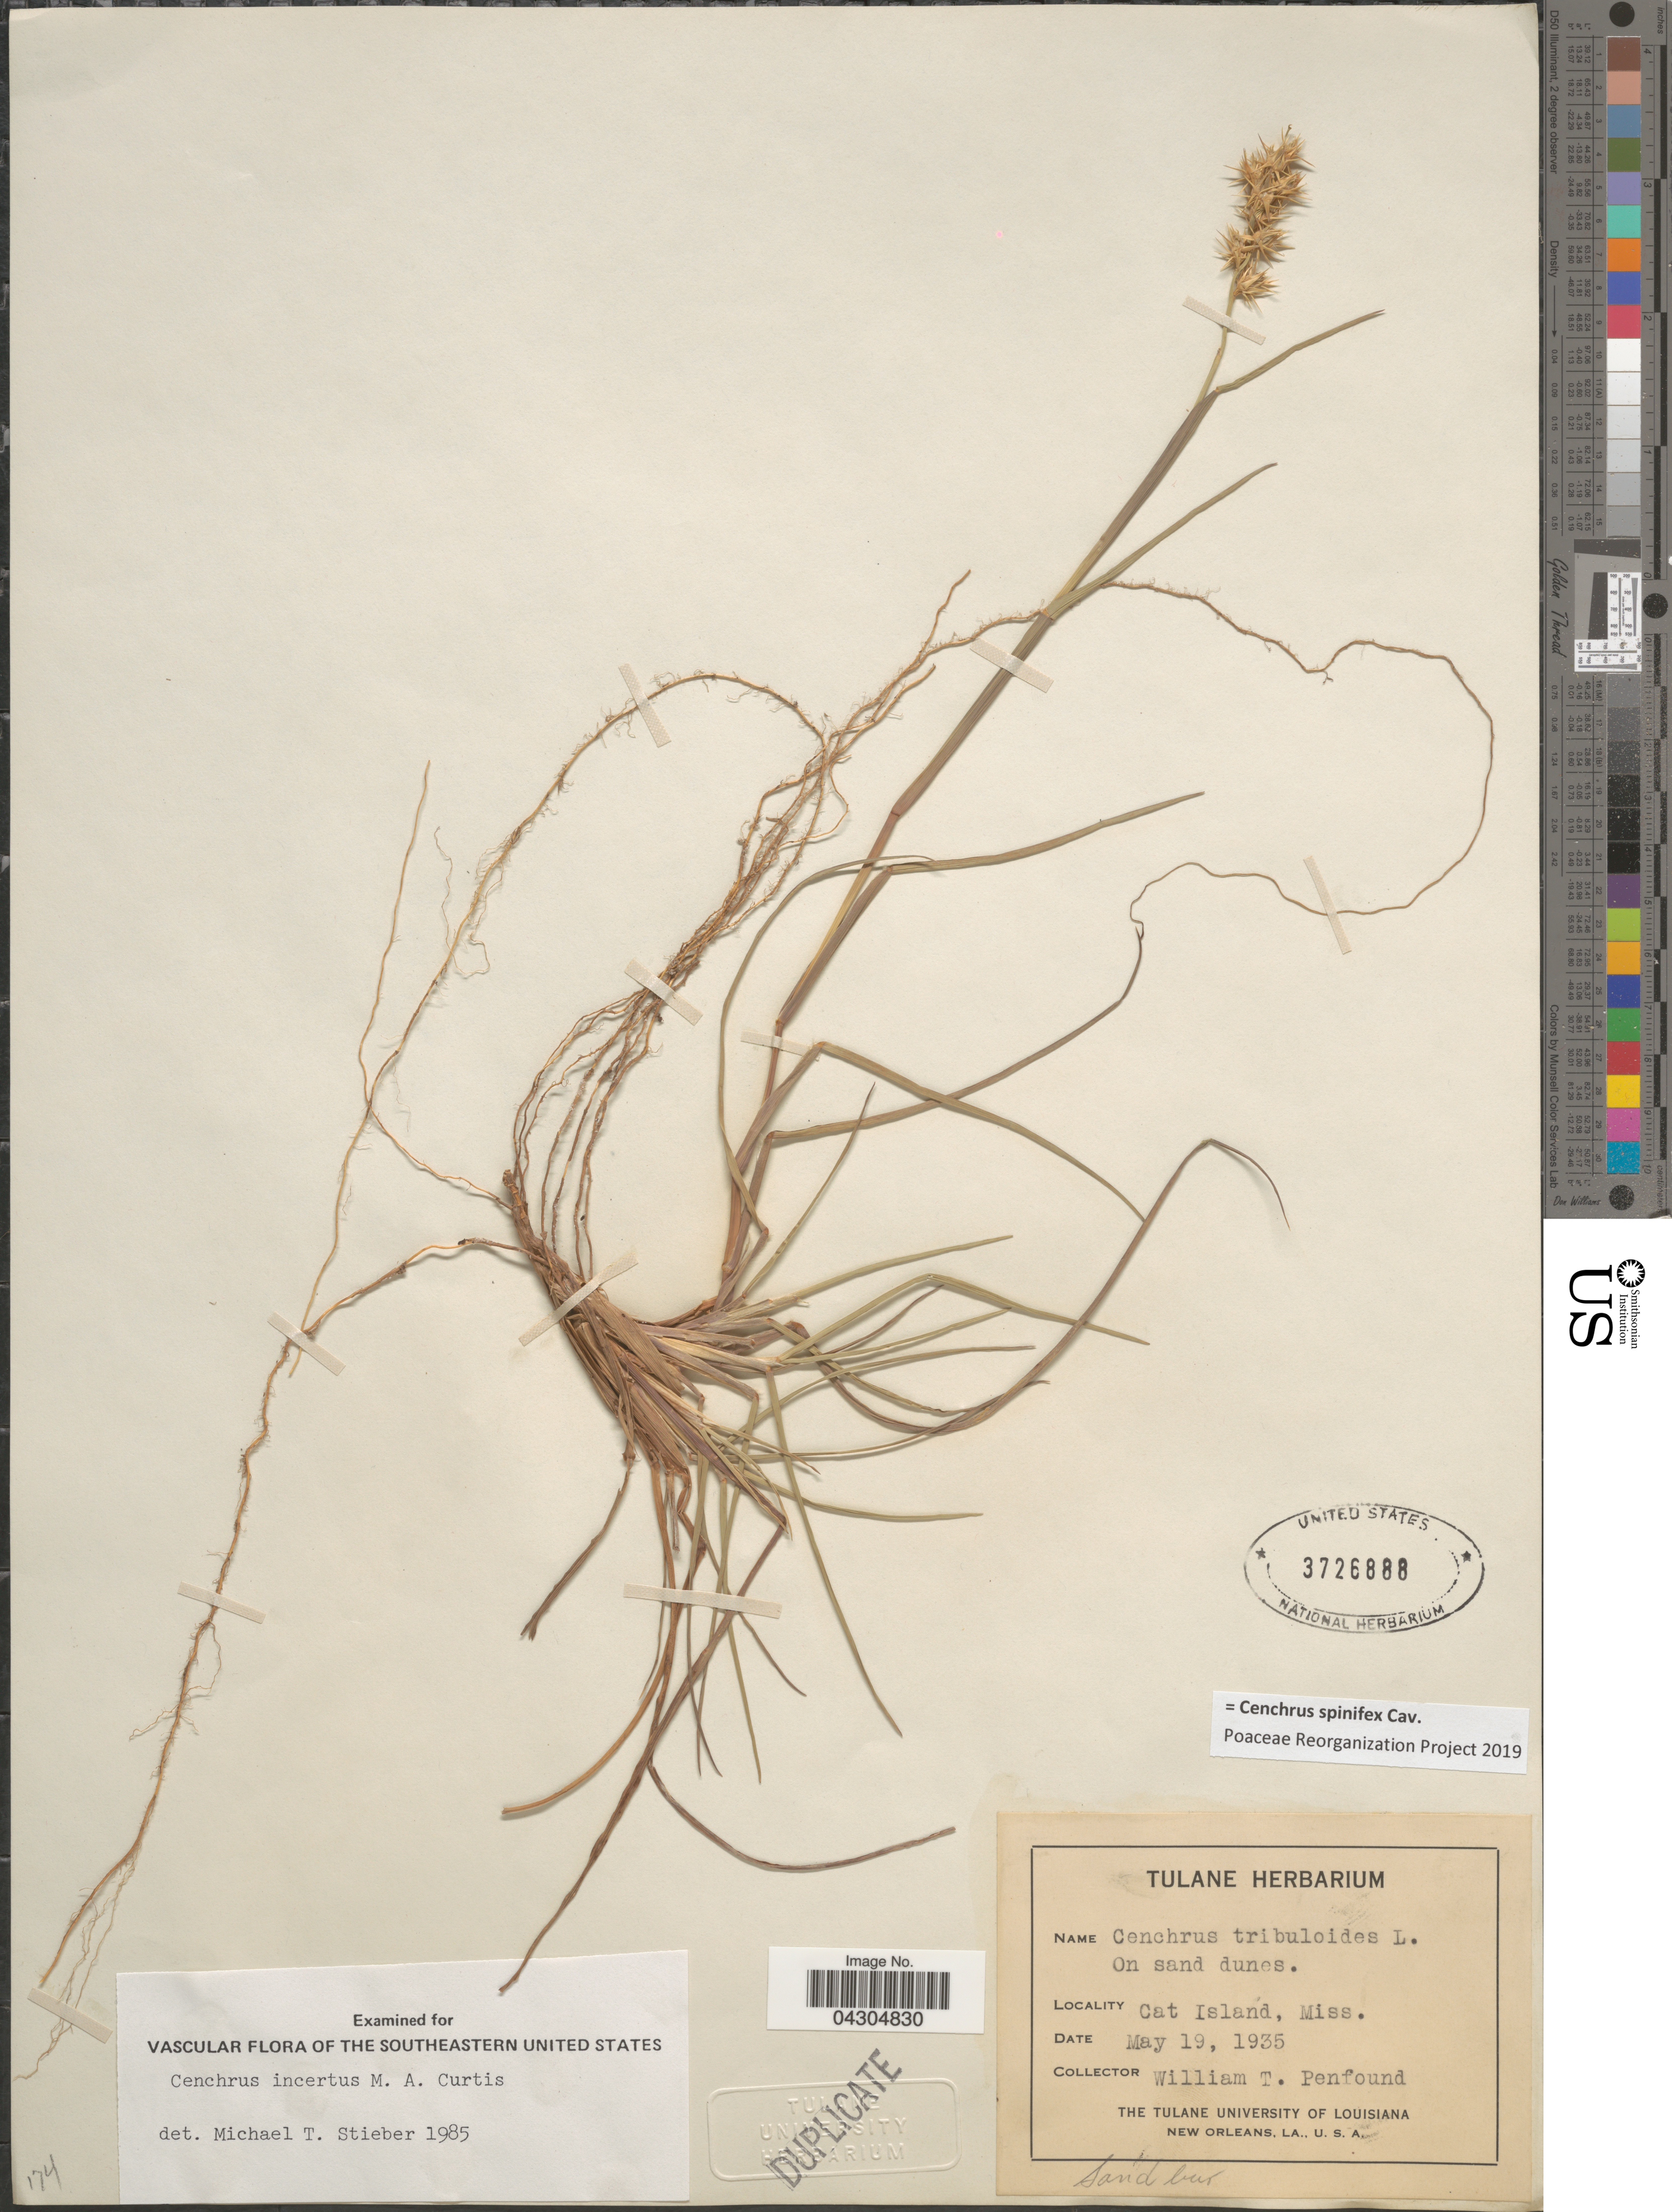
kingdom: Plantae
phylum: Tracheophyta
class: Liliopsida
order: Poales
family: Poaceae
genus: Cenchrus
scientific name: Cenchrus spinifex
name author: Cav.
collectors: W. Penfound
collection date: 1935-05-19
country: United States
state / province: Mississippi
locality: Cat Island.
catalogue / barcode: US 3726888